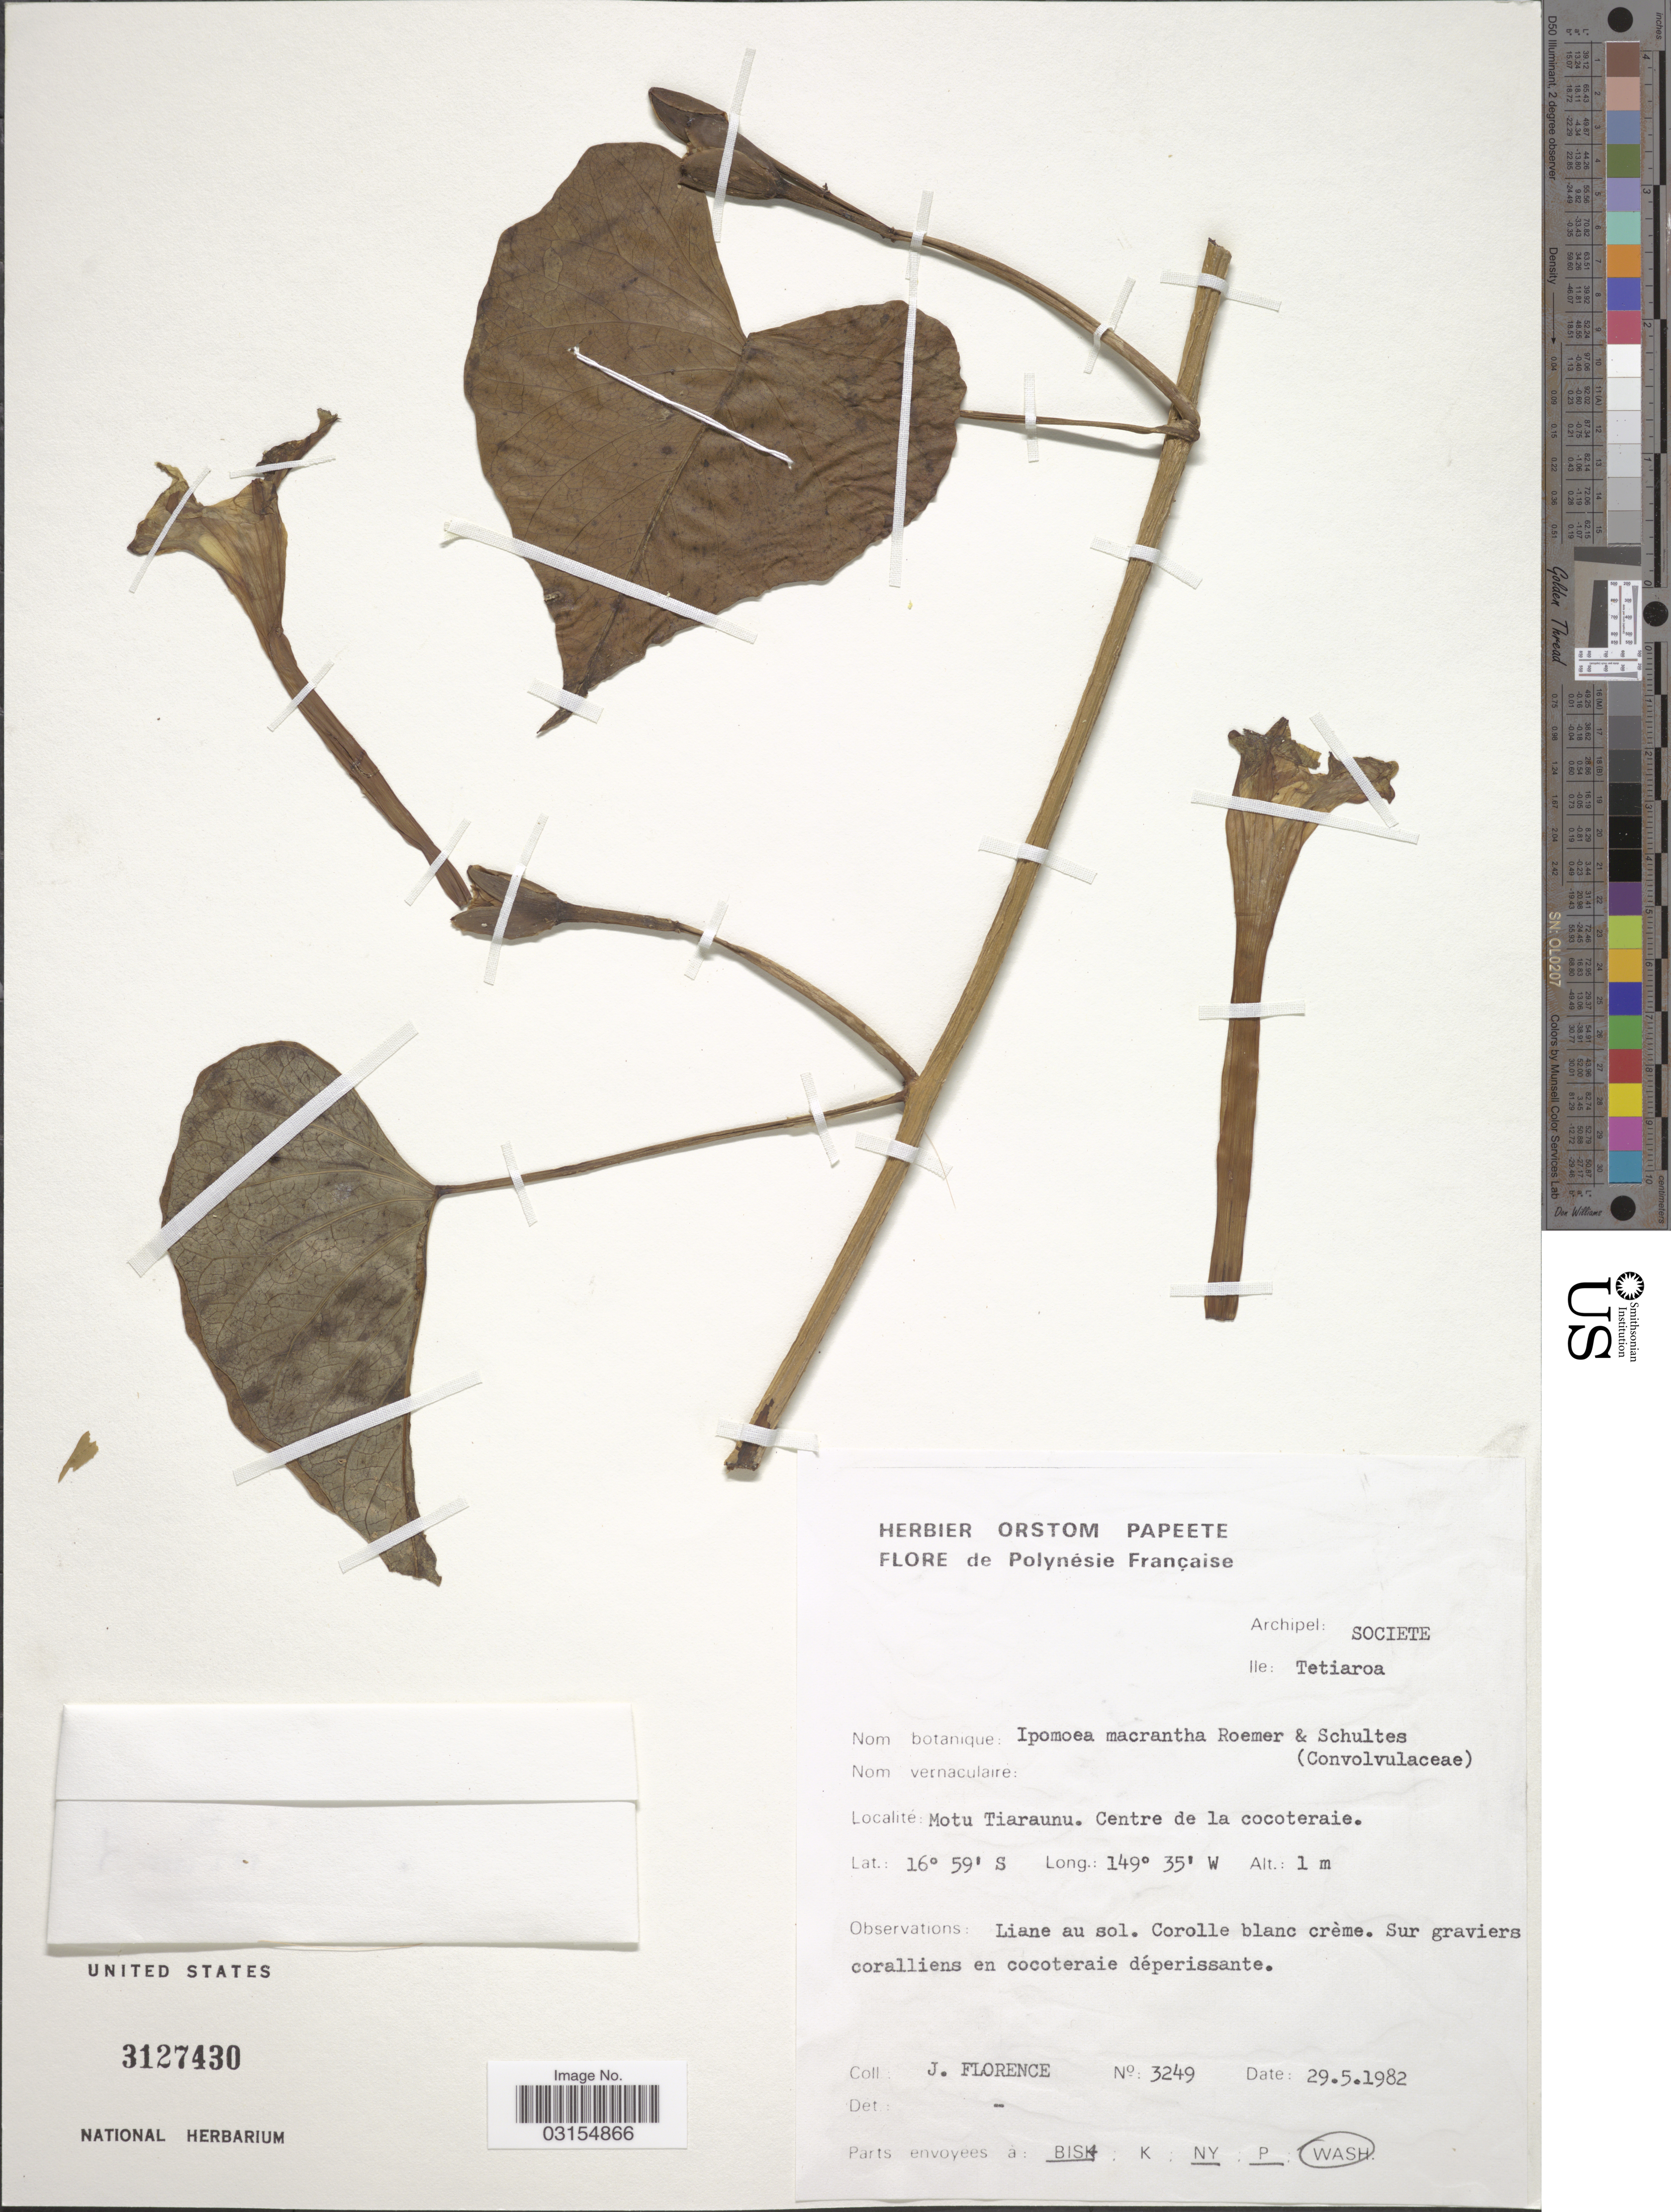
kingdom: Plantae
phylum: Tracheophyta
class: Magnoliopsida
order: Solanales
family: Convolvulaceae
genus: Ipomoea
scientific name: Ipomoea violacea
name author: L.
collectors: J. Florence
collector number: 3249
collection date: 1982-05-29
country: French Polynesia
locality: Polynésie Française. Archipel: Societe, Ile: Tetiaroa. Motu Tiaraunu. Centre de la cocoteraie.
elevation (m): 1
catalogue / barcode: US 3127430